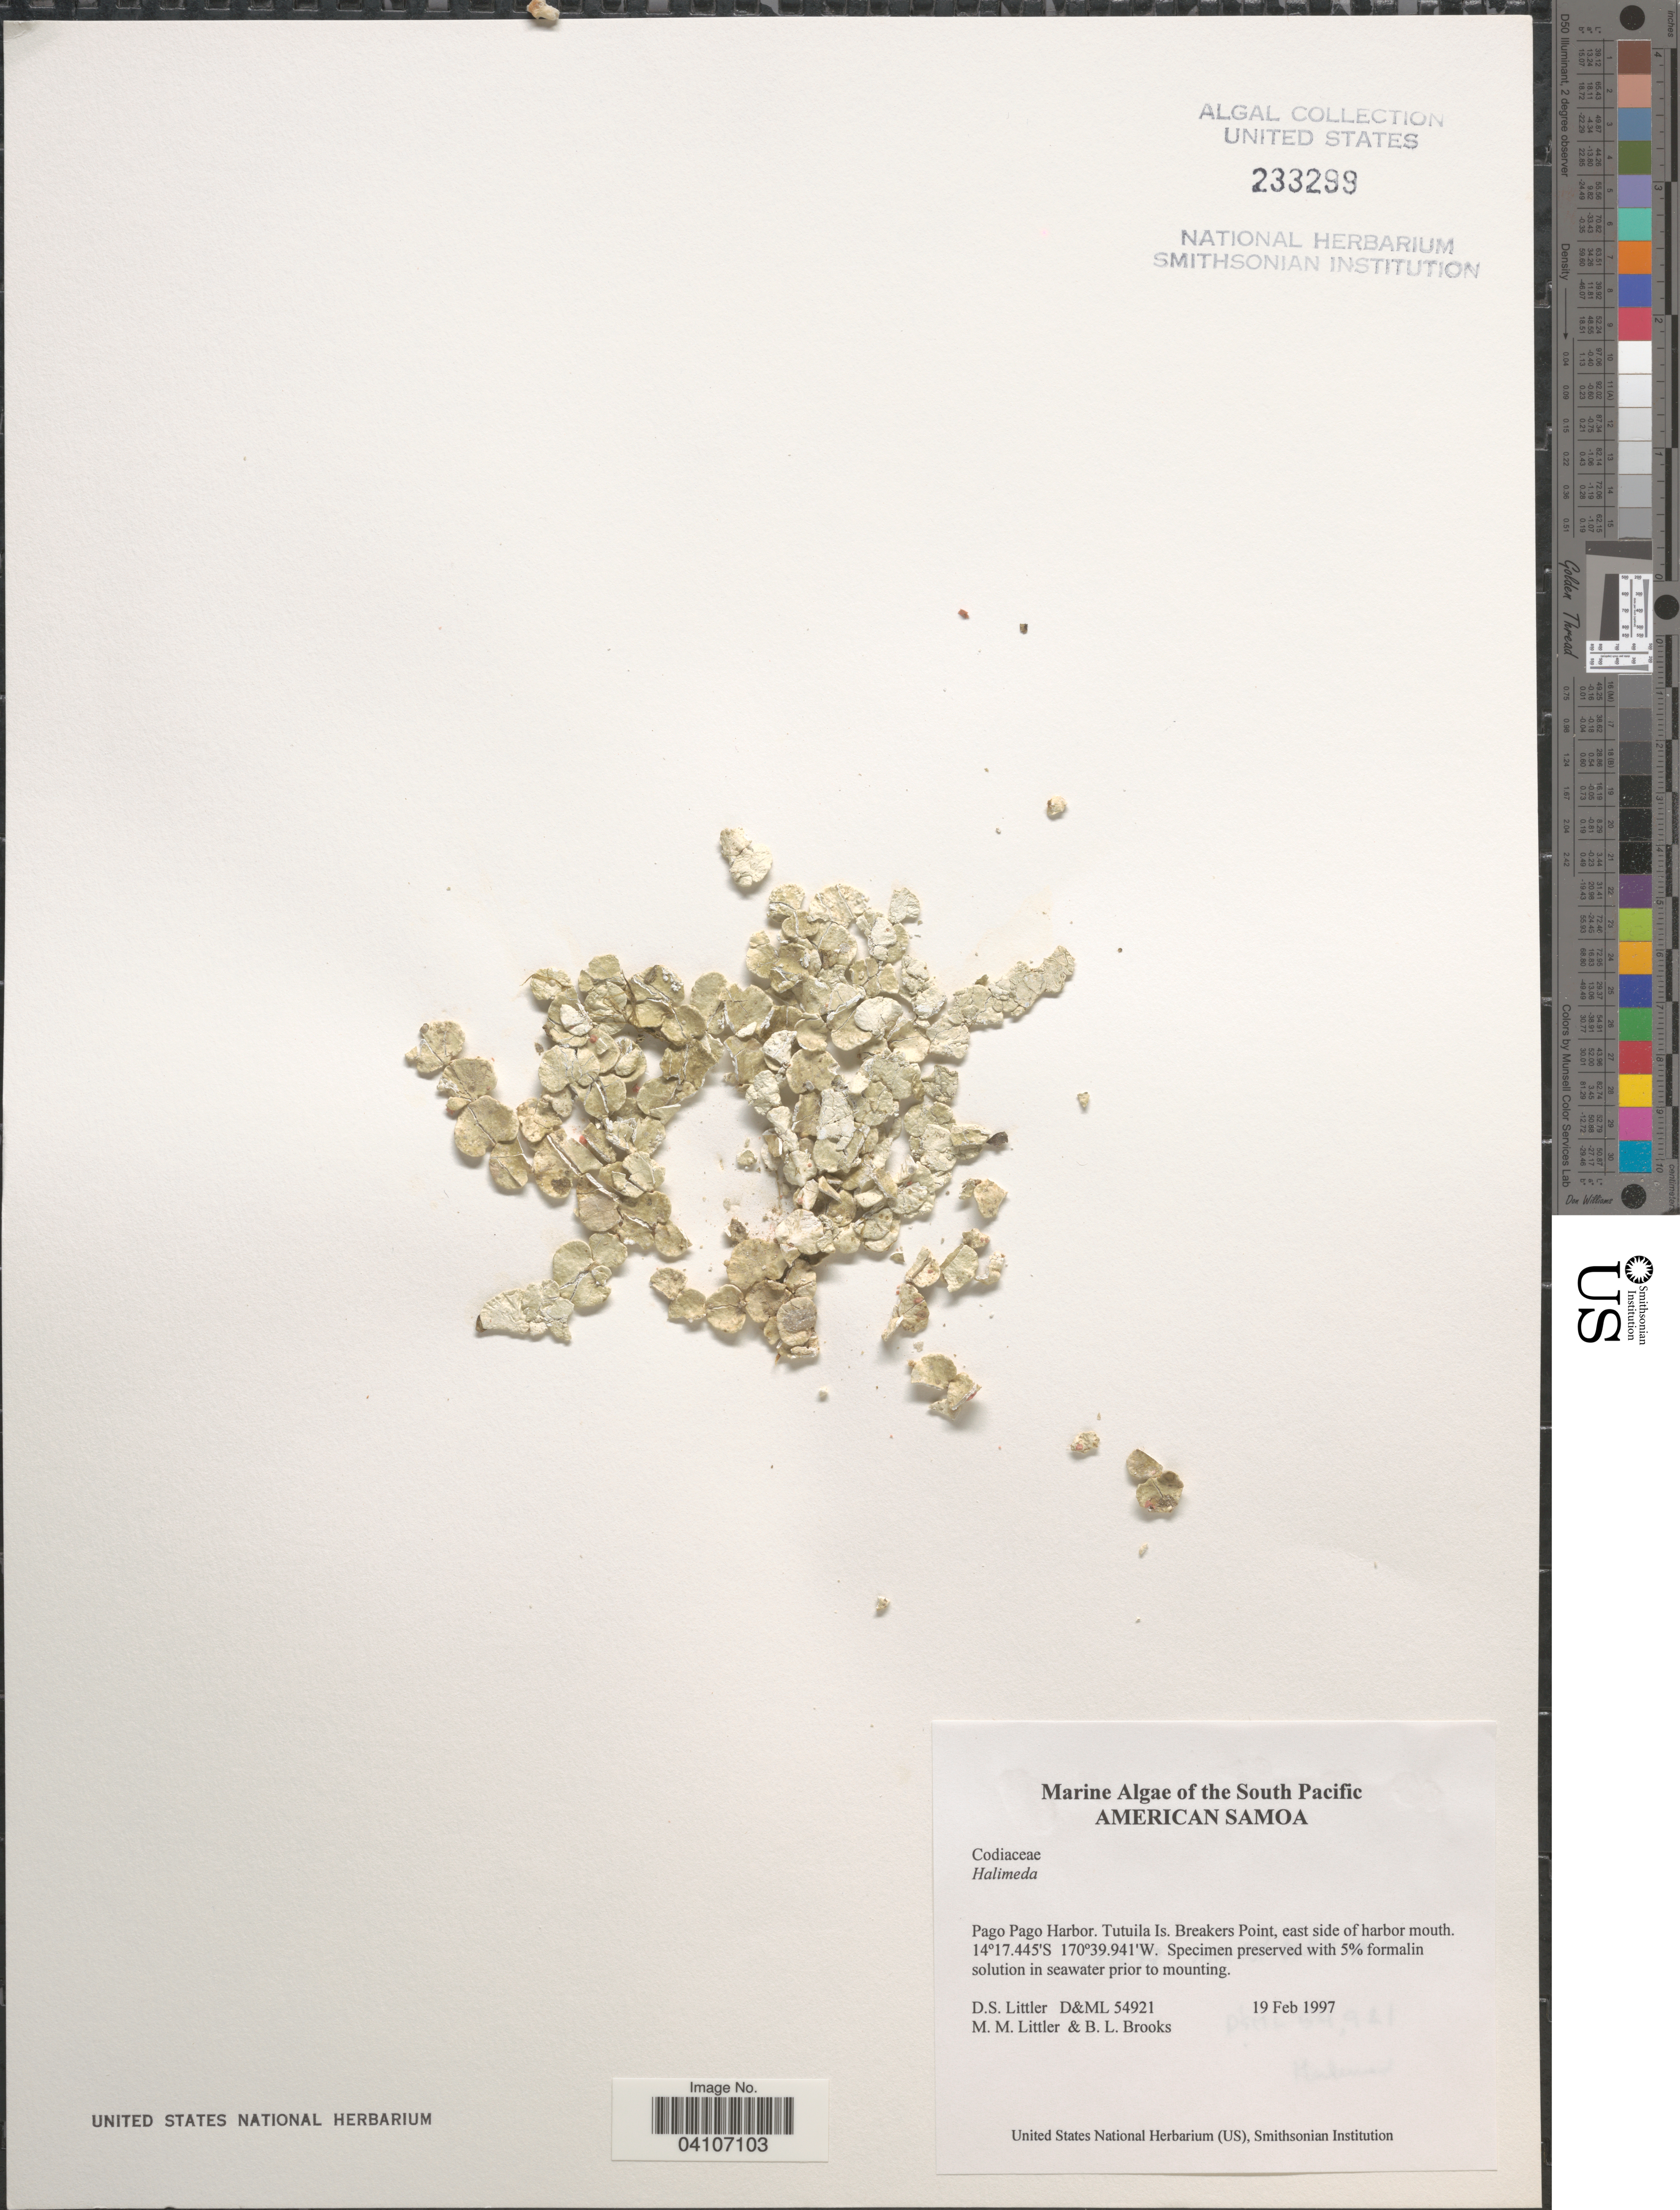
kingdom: Plantae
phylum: Chlorophyta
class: Ulvophyceae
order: Bryopsidales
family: Halimedaceae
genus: Halimeda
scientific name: Halimeda sp.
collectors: D. S. Littler & B. Brooks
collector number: D&ML54921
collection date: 1997-02-19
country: American Samoa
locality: Pago Pago Harbor. Tutuila Is. Breakers Point, east side of harbor mouth.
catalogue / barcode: US 233299